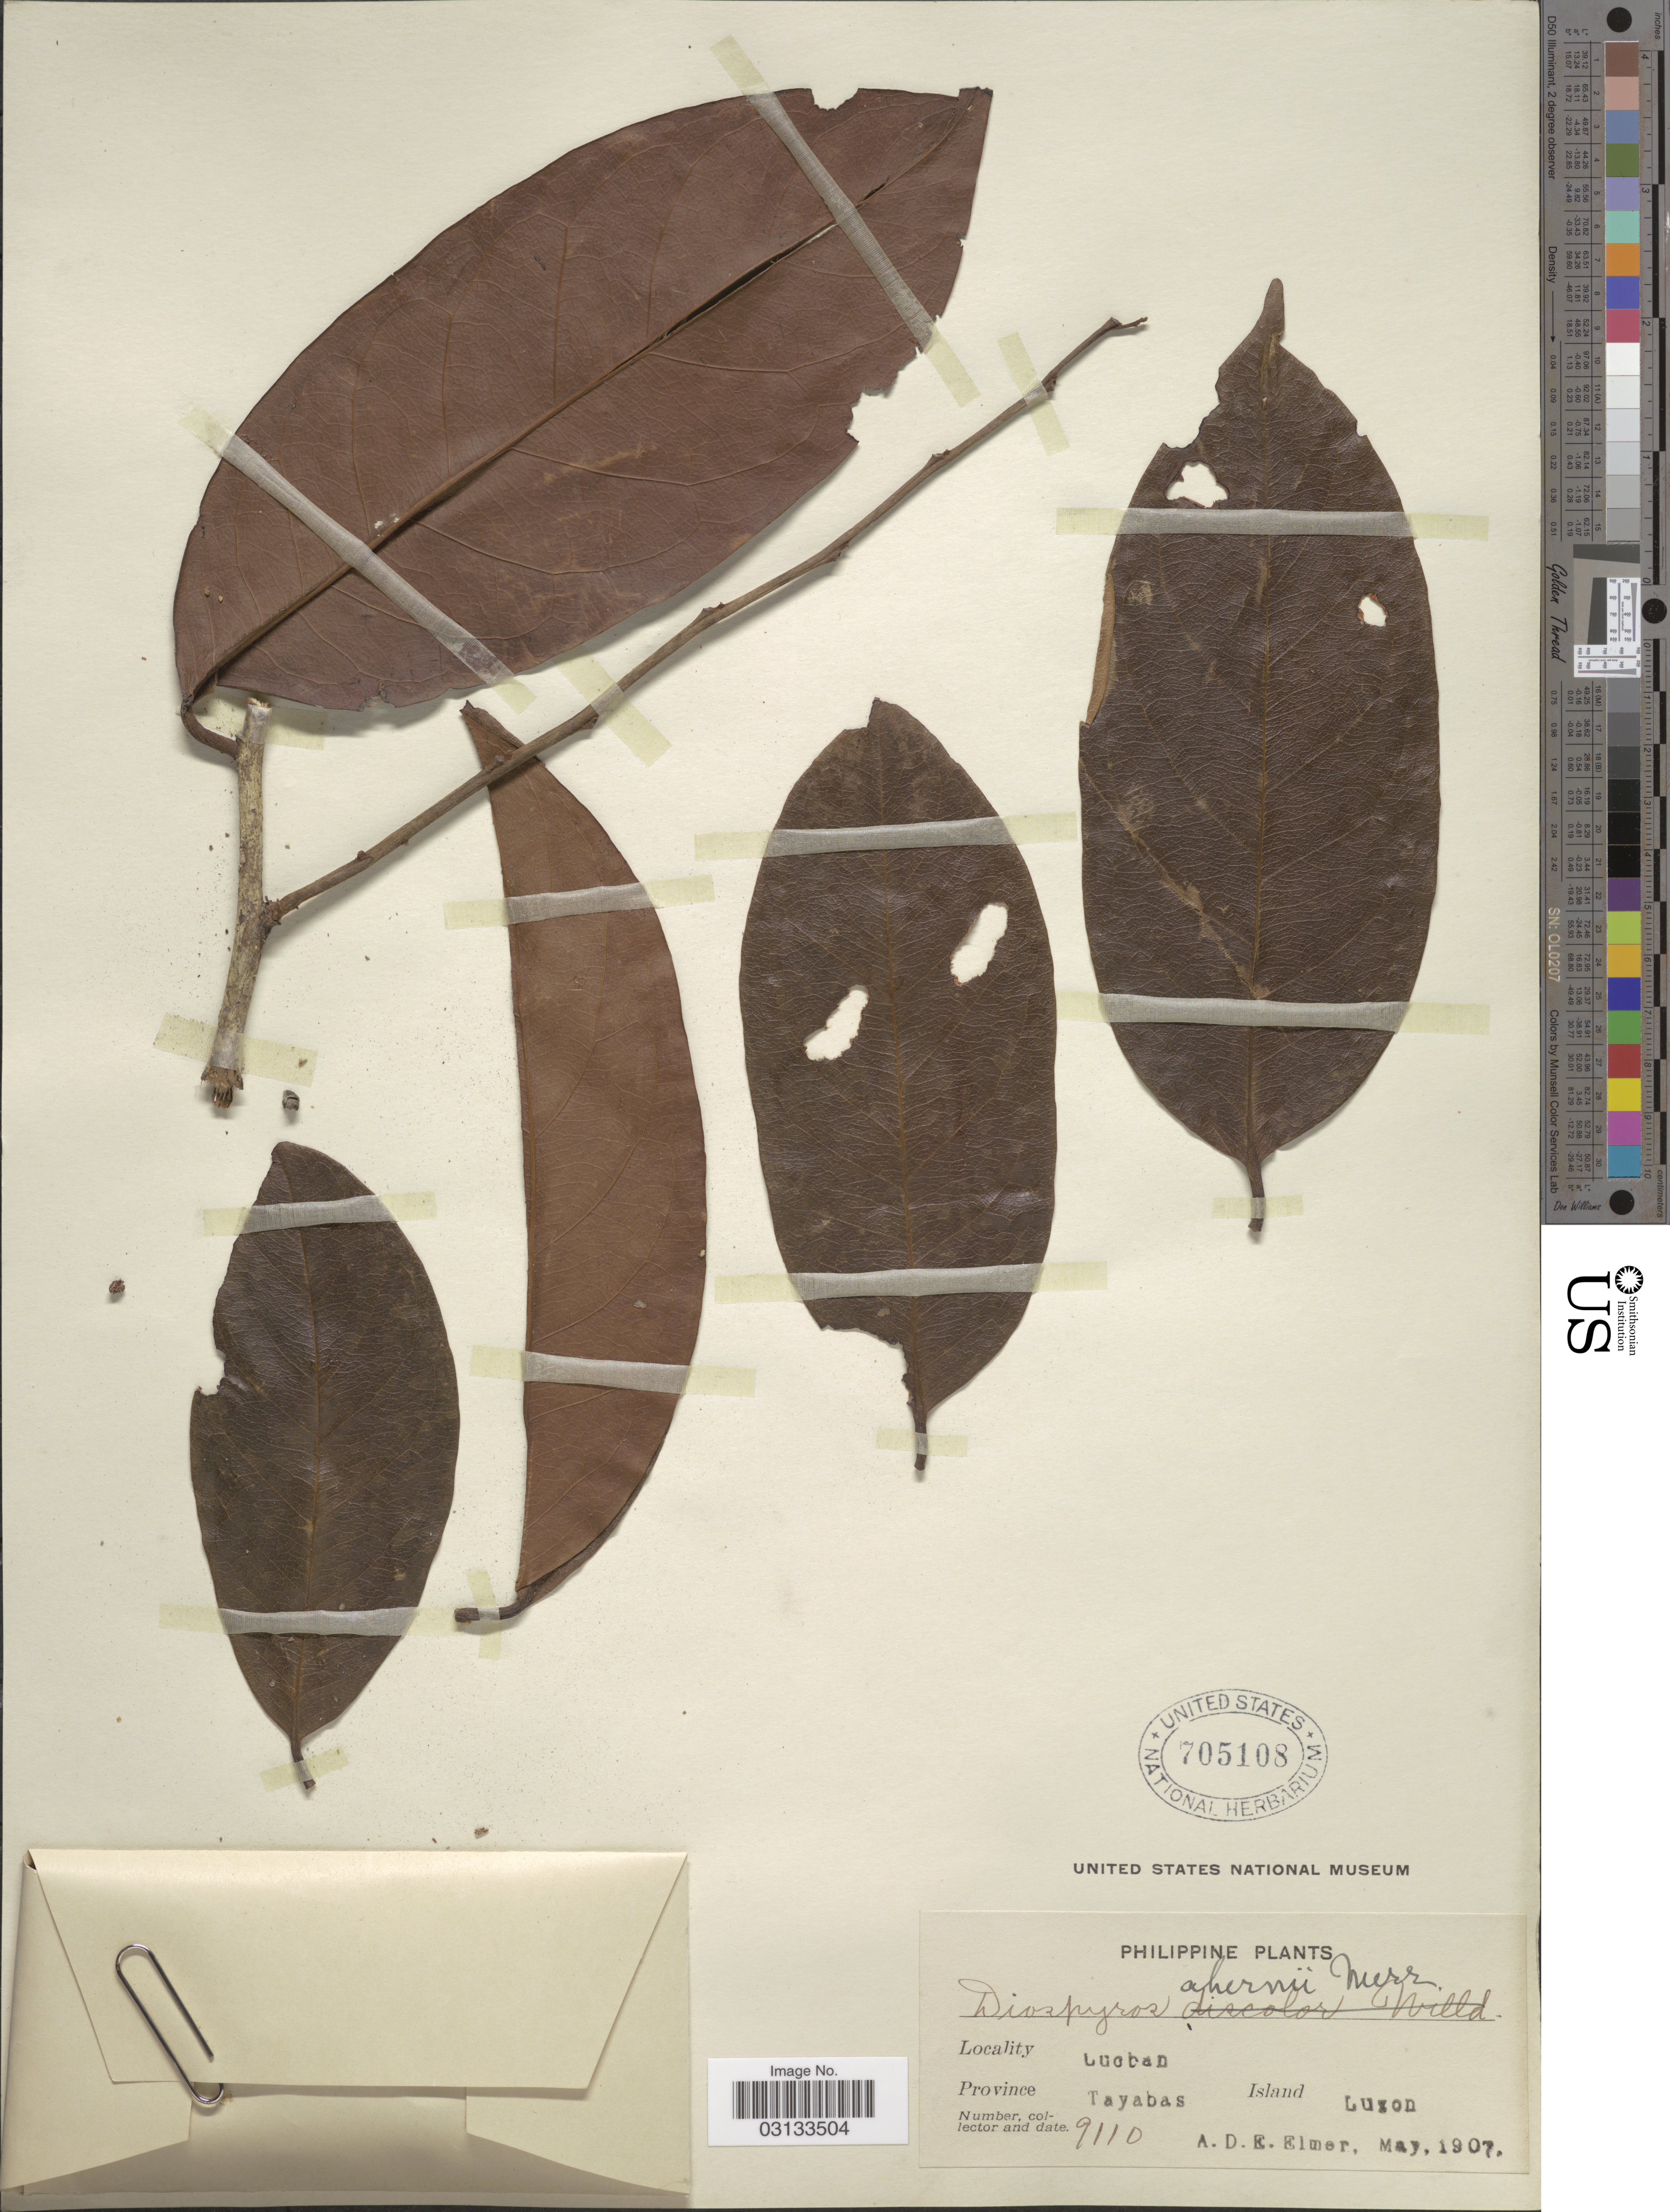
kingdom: Plantae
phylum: Tracheophyta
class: Magnoliopsida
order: Ericales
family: Ebenaceae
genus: Diospyros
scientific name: Diospyros ahernii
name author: Merr.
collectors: A. D. E. Elmer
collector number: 9110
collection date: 1907-05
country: Philippines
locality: Lucban, Province Tayabas, Island Luzon.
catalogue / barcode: US 705108